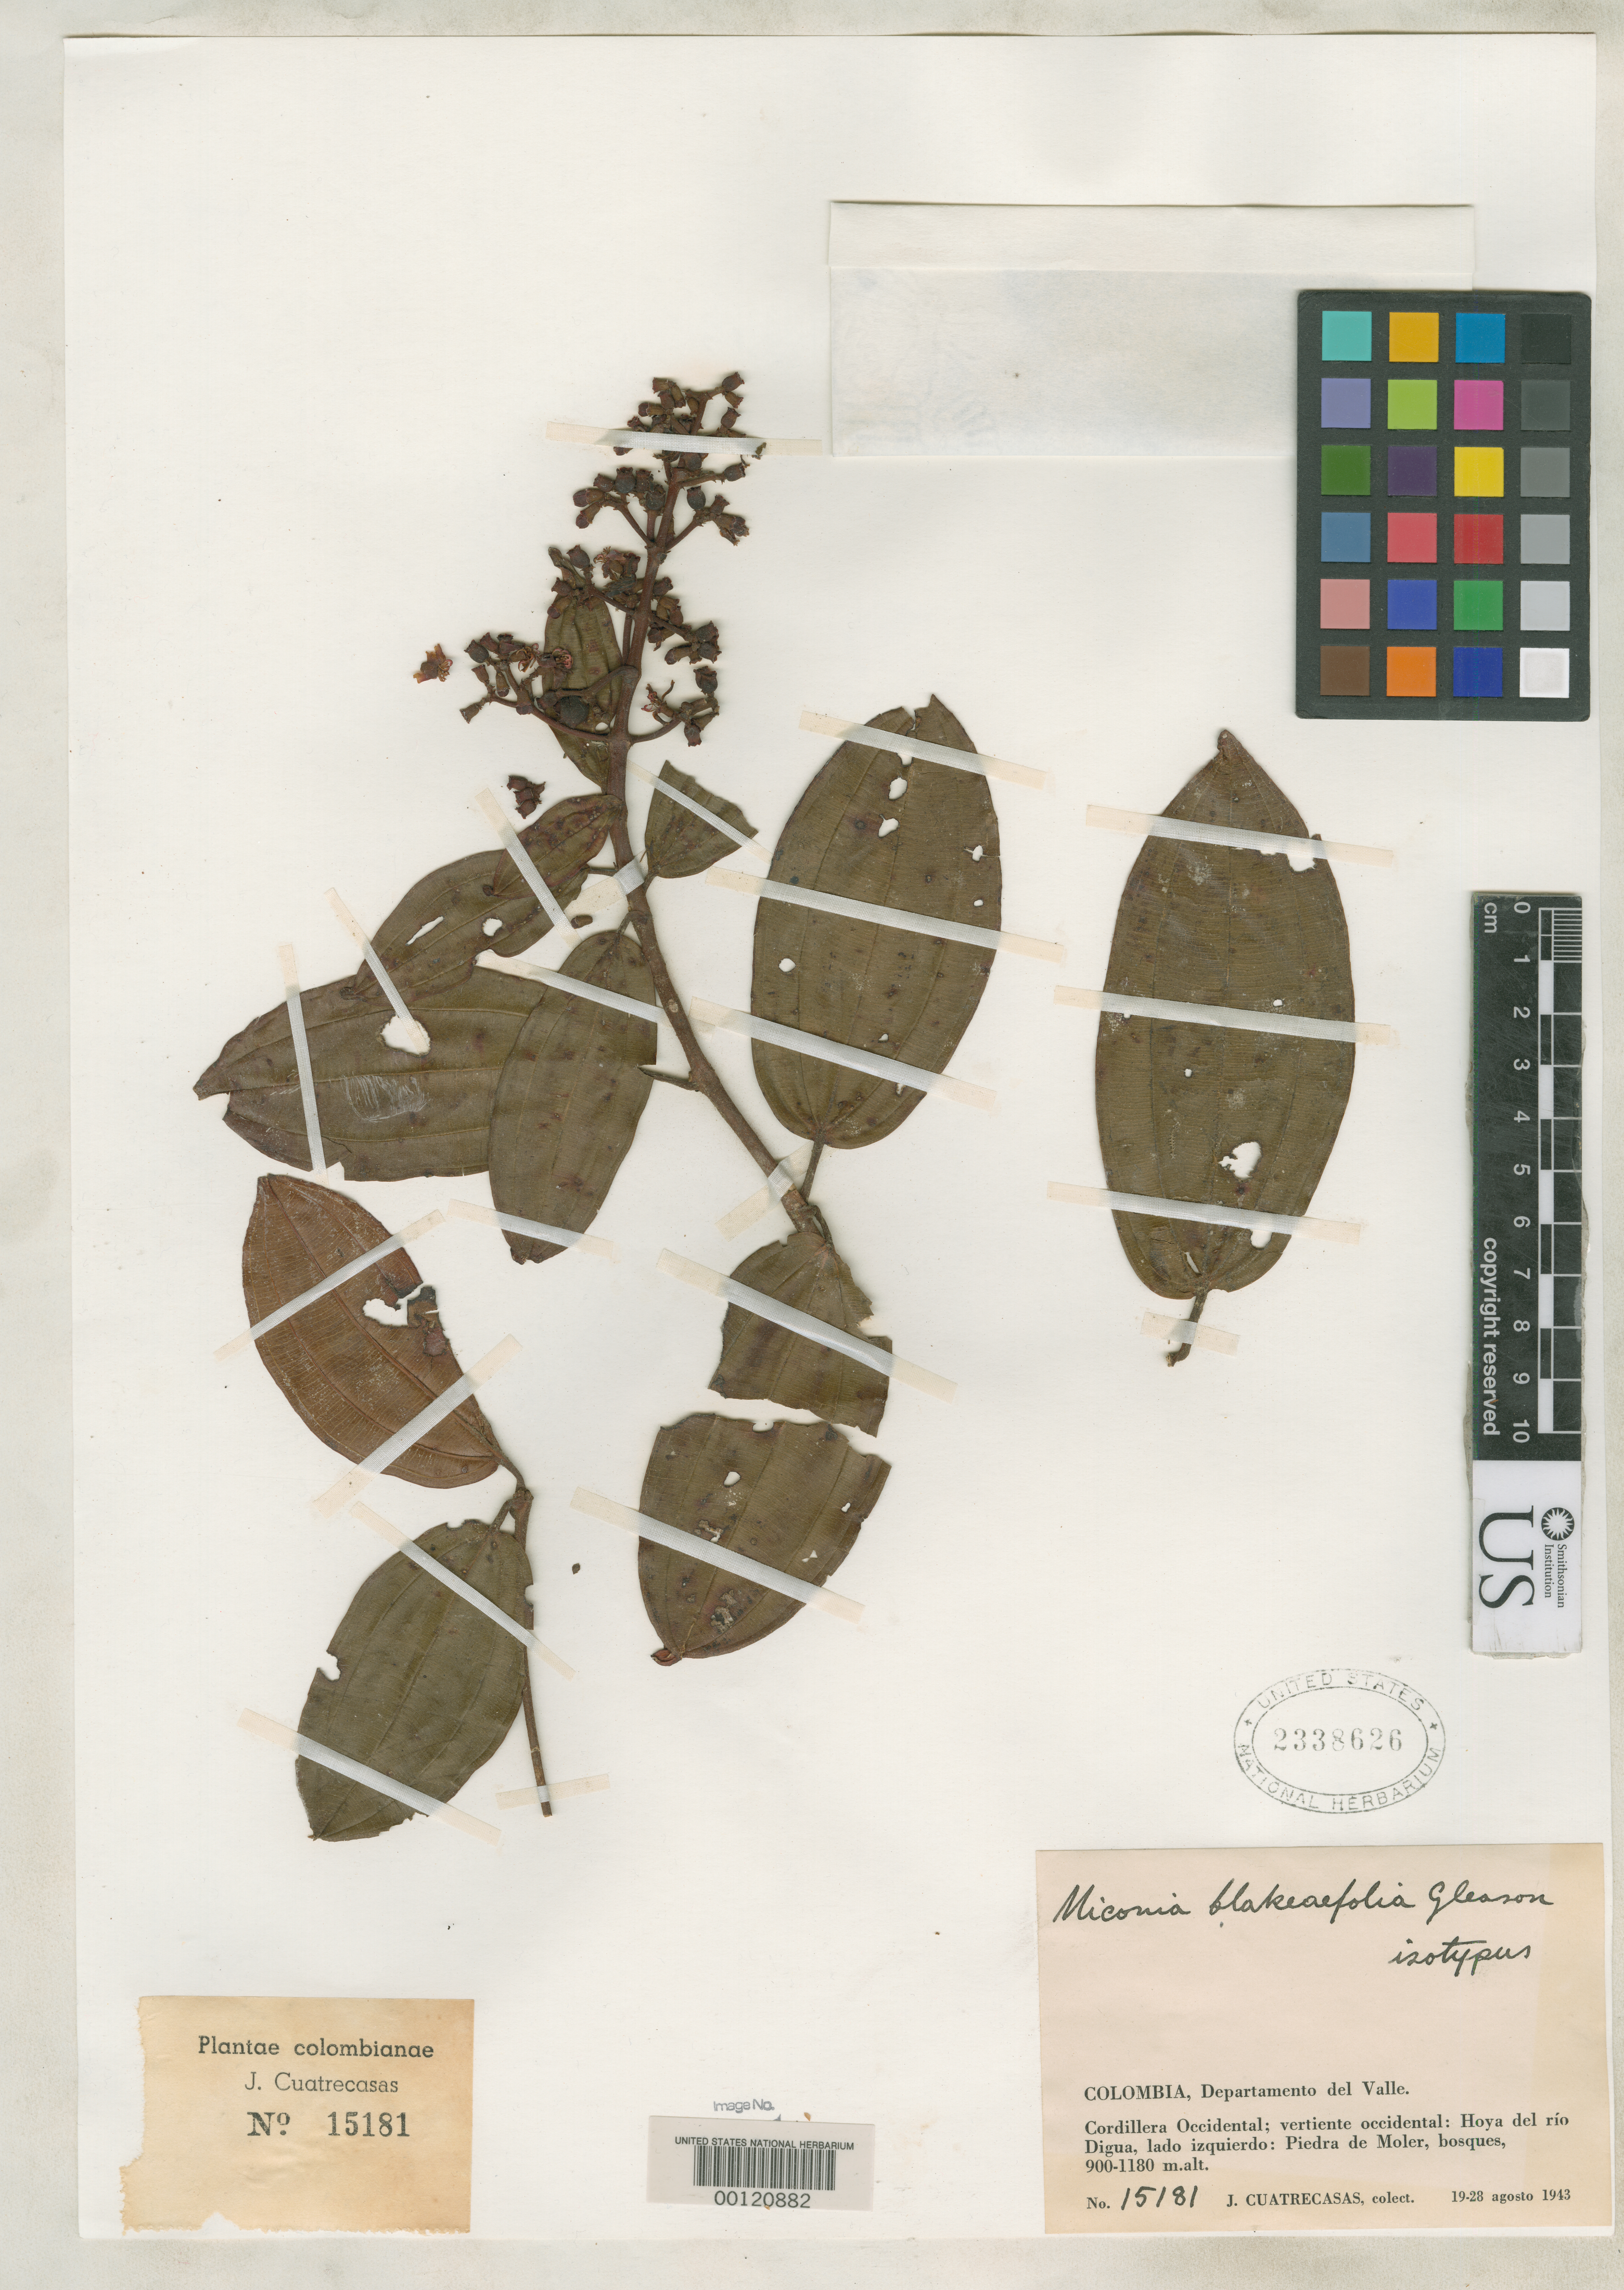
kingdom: Plantae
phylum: Tracheophyta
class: Magnoliopsida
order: Myrtales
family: Melastomataceae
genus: Miconia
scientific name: Miconia blakeaefolia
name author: Gleason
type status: Isotype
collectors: J. Cuatrecasas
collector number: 15181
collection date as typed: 19 Aug 1943 to 28 Aug 1943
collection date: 1943-08-19/1943-08-28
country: Colombia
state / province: Valle del Cauca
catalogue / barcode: US 2338626